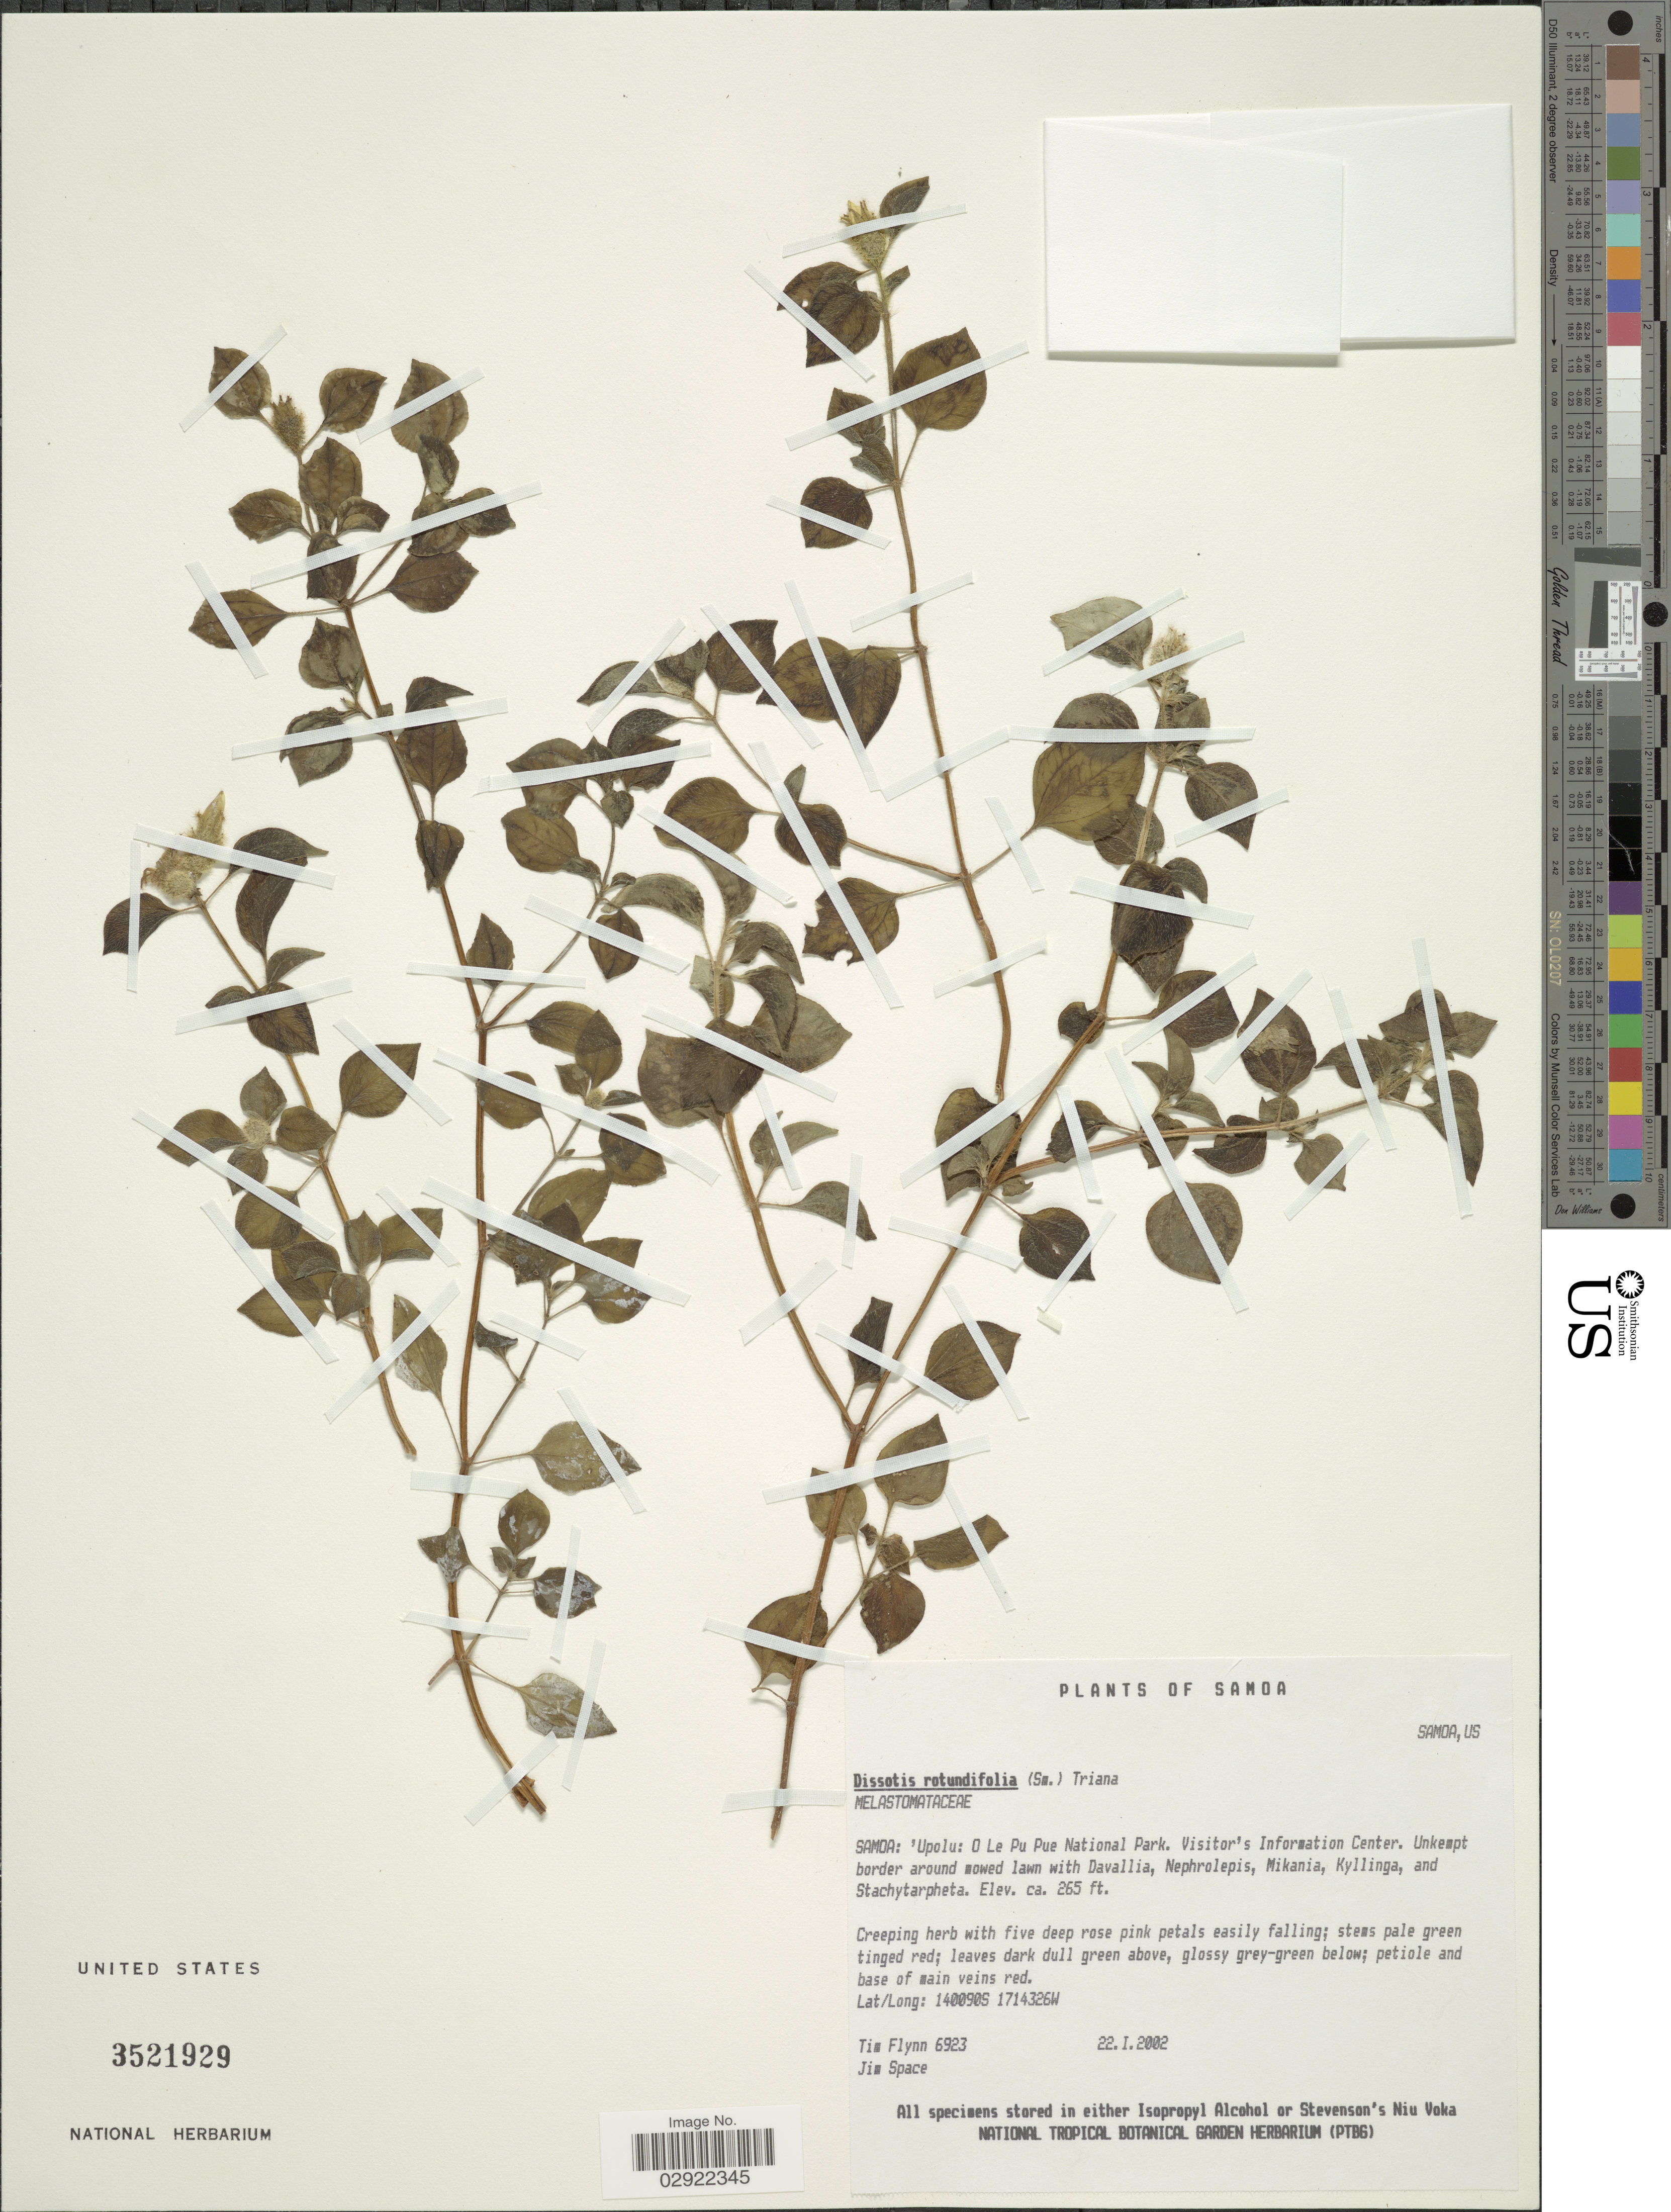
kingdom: Plantae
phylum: Tracheophyta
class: Magnoliopsida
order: Myrtales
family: Melastomataceae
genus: Heterotis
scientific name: Heterotis rotundifolia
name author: (Sm.) Jacq.-Fél.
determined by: Wagner, W. L., (BOT), Smithsonian Institution - National Museum of Natural History (UNITED STATES)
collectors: T. Flynn & J. Space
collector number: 6923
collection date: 2002-01-22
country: Samoa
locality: Samoa: 'Upolu: O Le Pu Pue National Park. Visitor's Information Center.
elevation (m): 81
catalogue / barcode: US 3521929